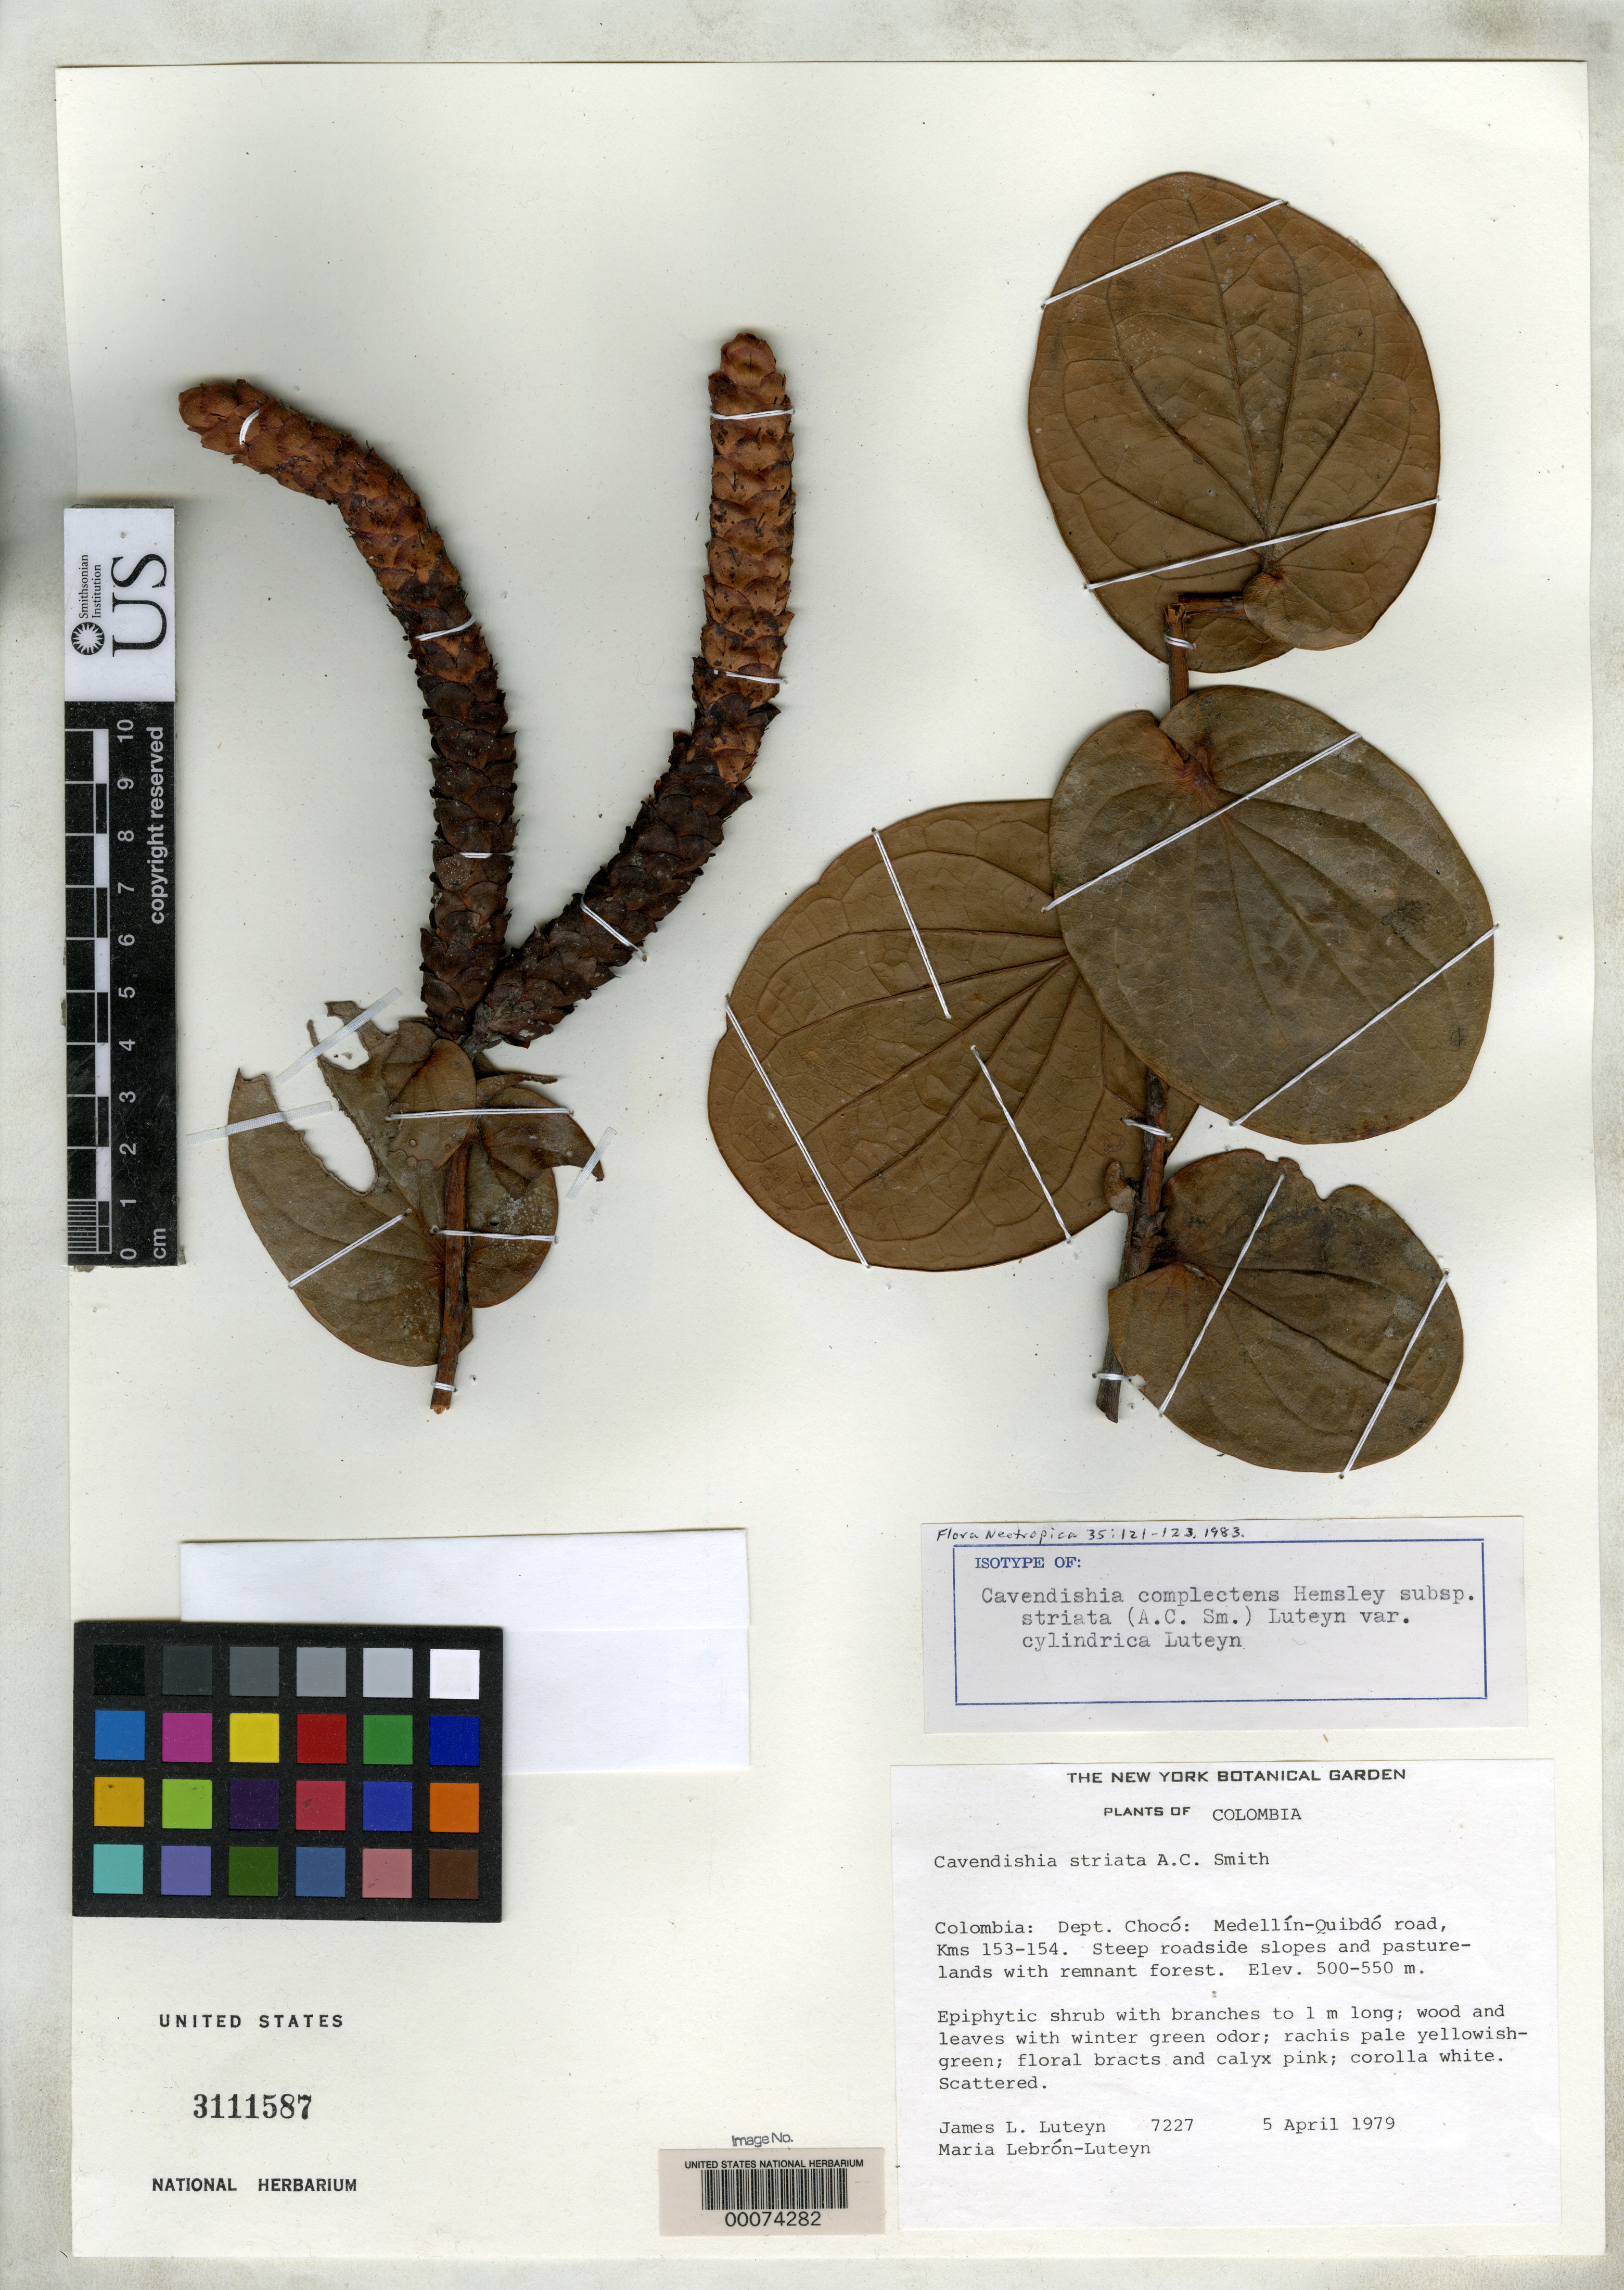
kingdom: Plantae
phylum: Tracheophyta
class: Magnoliopsida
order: Ericales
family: Ericaceae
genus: Cavendishia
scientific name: Cavendishia complectens subsp. striata var. cylindrica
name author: Luteyn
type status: Isotype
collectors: J. L. Luteyn & M. L. Lebrón-Luteyn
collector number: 7227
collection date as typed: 05 Apr 1979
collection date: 1979-04-05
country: Colombia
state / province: Chocó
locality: Medellin-Quibdo Road, kms 153-154.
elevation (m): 500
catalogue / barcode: US 311587